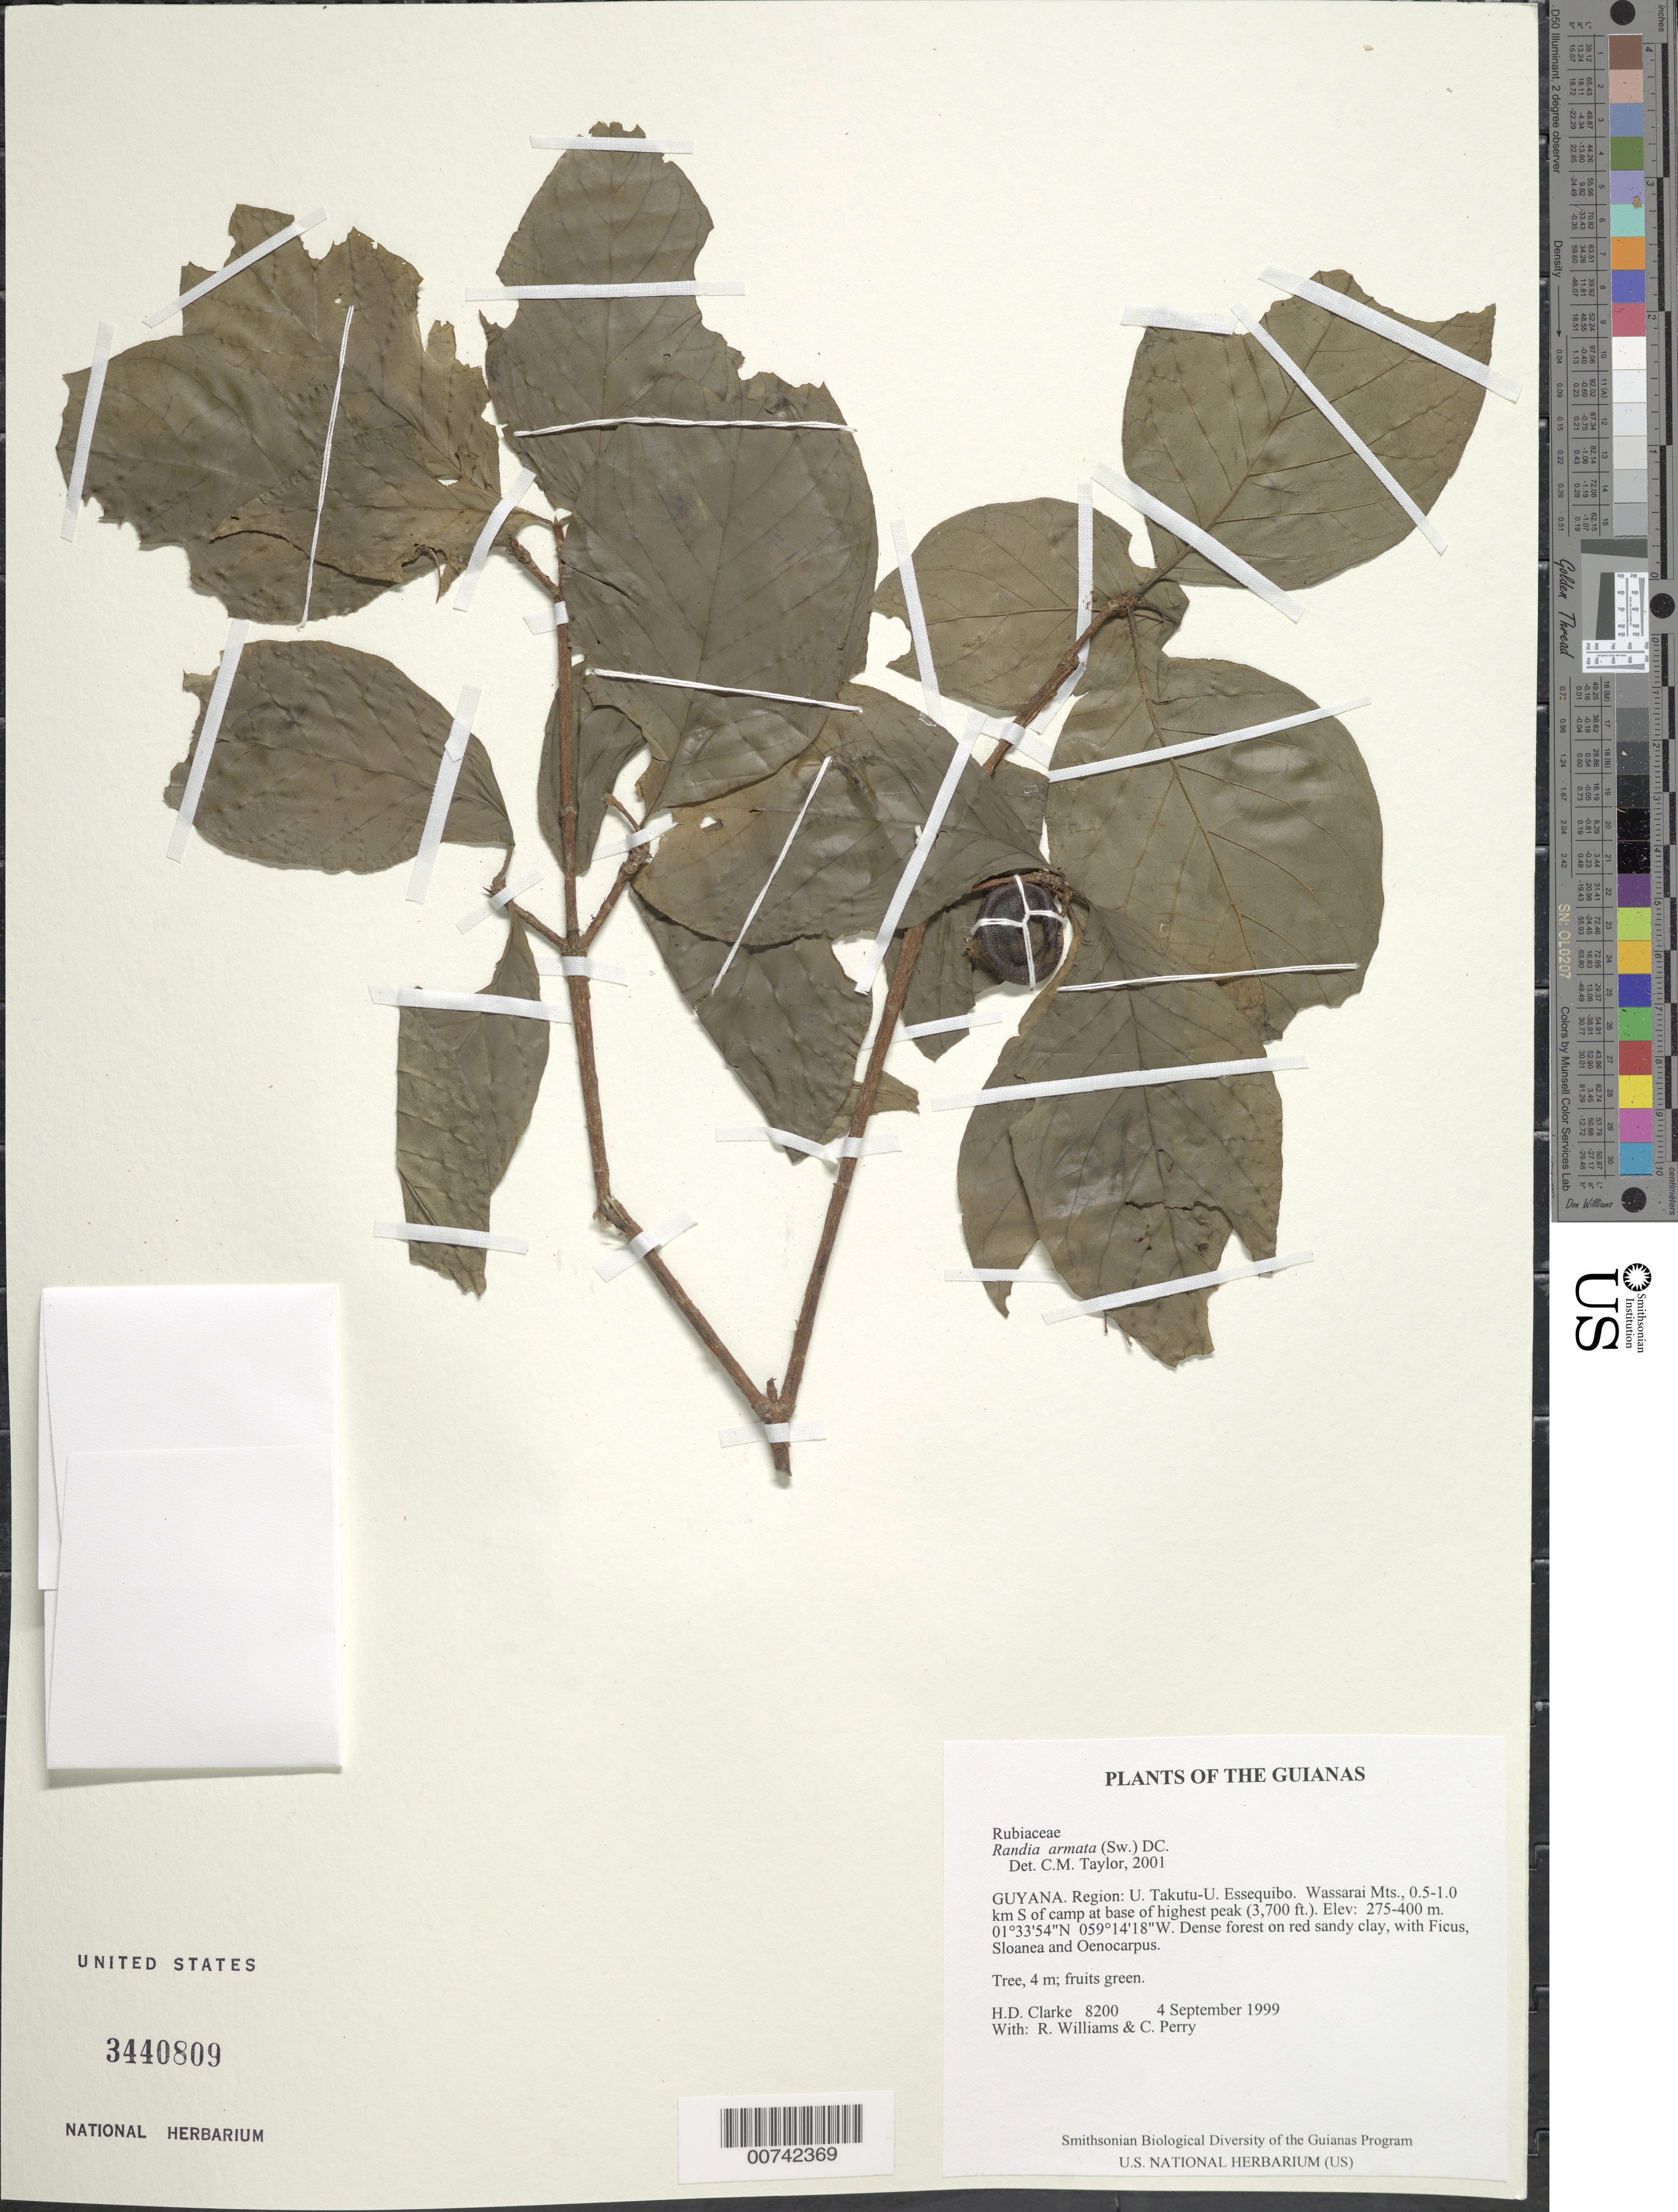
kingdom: Plantae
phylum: Tracheophyta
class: Magnoliopsida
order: Gentianales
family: Rubiaceae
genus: Randia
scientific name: Randia armata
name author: (Sw.) DC.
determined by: Taylor, Charlotte M.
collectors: H. D. Clarke, R. Williams & C. Perry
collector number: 8200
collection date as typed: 4 September 1999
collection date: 1999-09-04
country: Guyana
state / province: U. Takutu-U. Essequibo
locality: Wassarai Mts., 0.5-1.0 km S of camp at base of highest peak (3,700 ft.)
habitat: Dense forest on red sandy clay, with Ficus, Sloanea and Oenocarpus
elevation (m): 275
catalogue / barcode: US 3440809